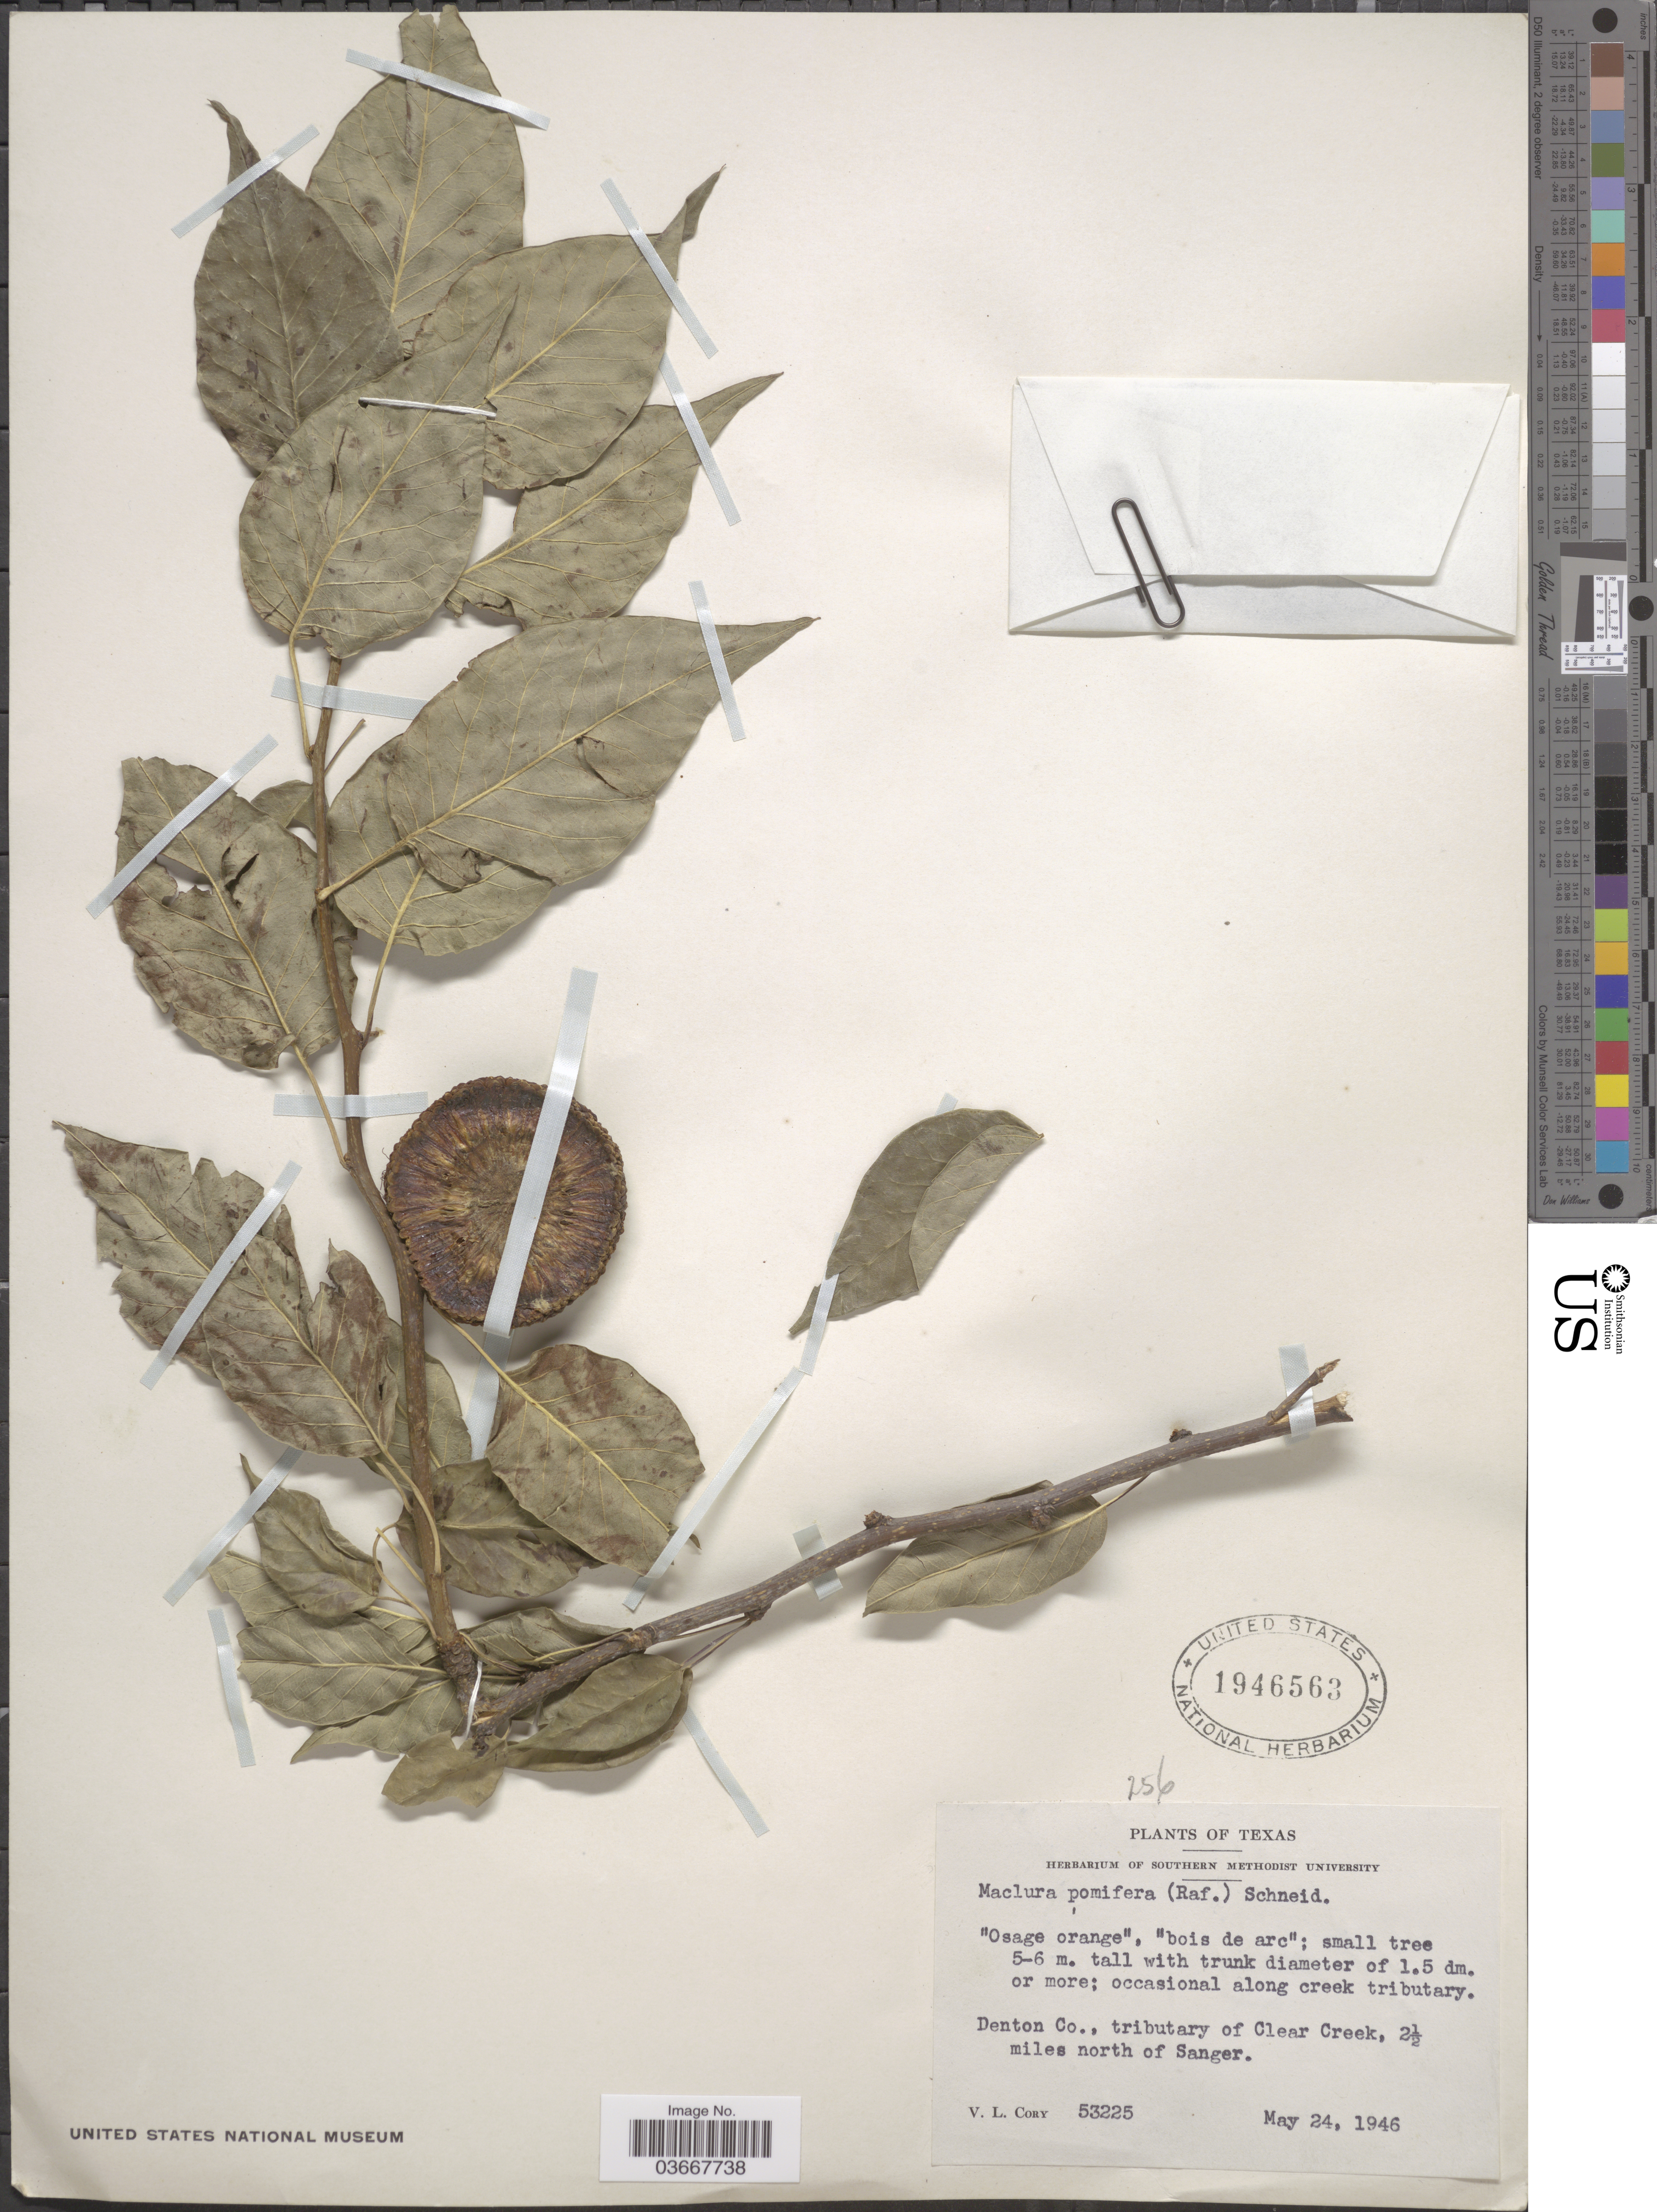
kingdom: Plantae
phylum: Tracheophyta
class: Magnoliopsida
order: Rosales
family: Moraceae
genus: Maclura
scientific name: Maclura pomifera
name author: (Raf.) C.K. Schneid.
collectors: V. Cory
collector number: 53225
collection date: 1946-05-24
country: United States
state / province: Texas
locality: Denton Co., tributary of Clear Creek, 2½ miles north of Sanger.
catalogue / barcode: US 1946563